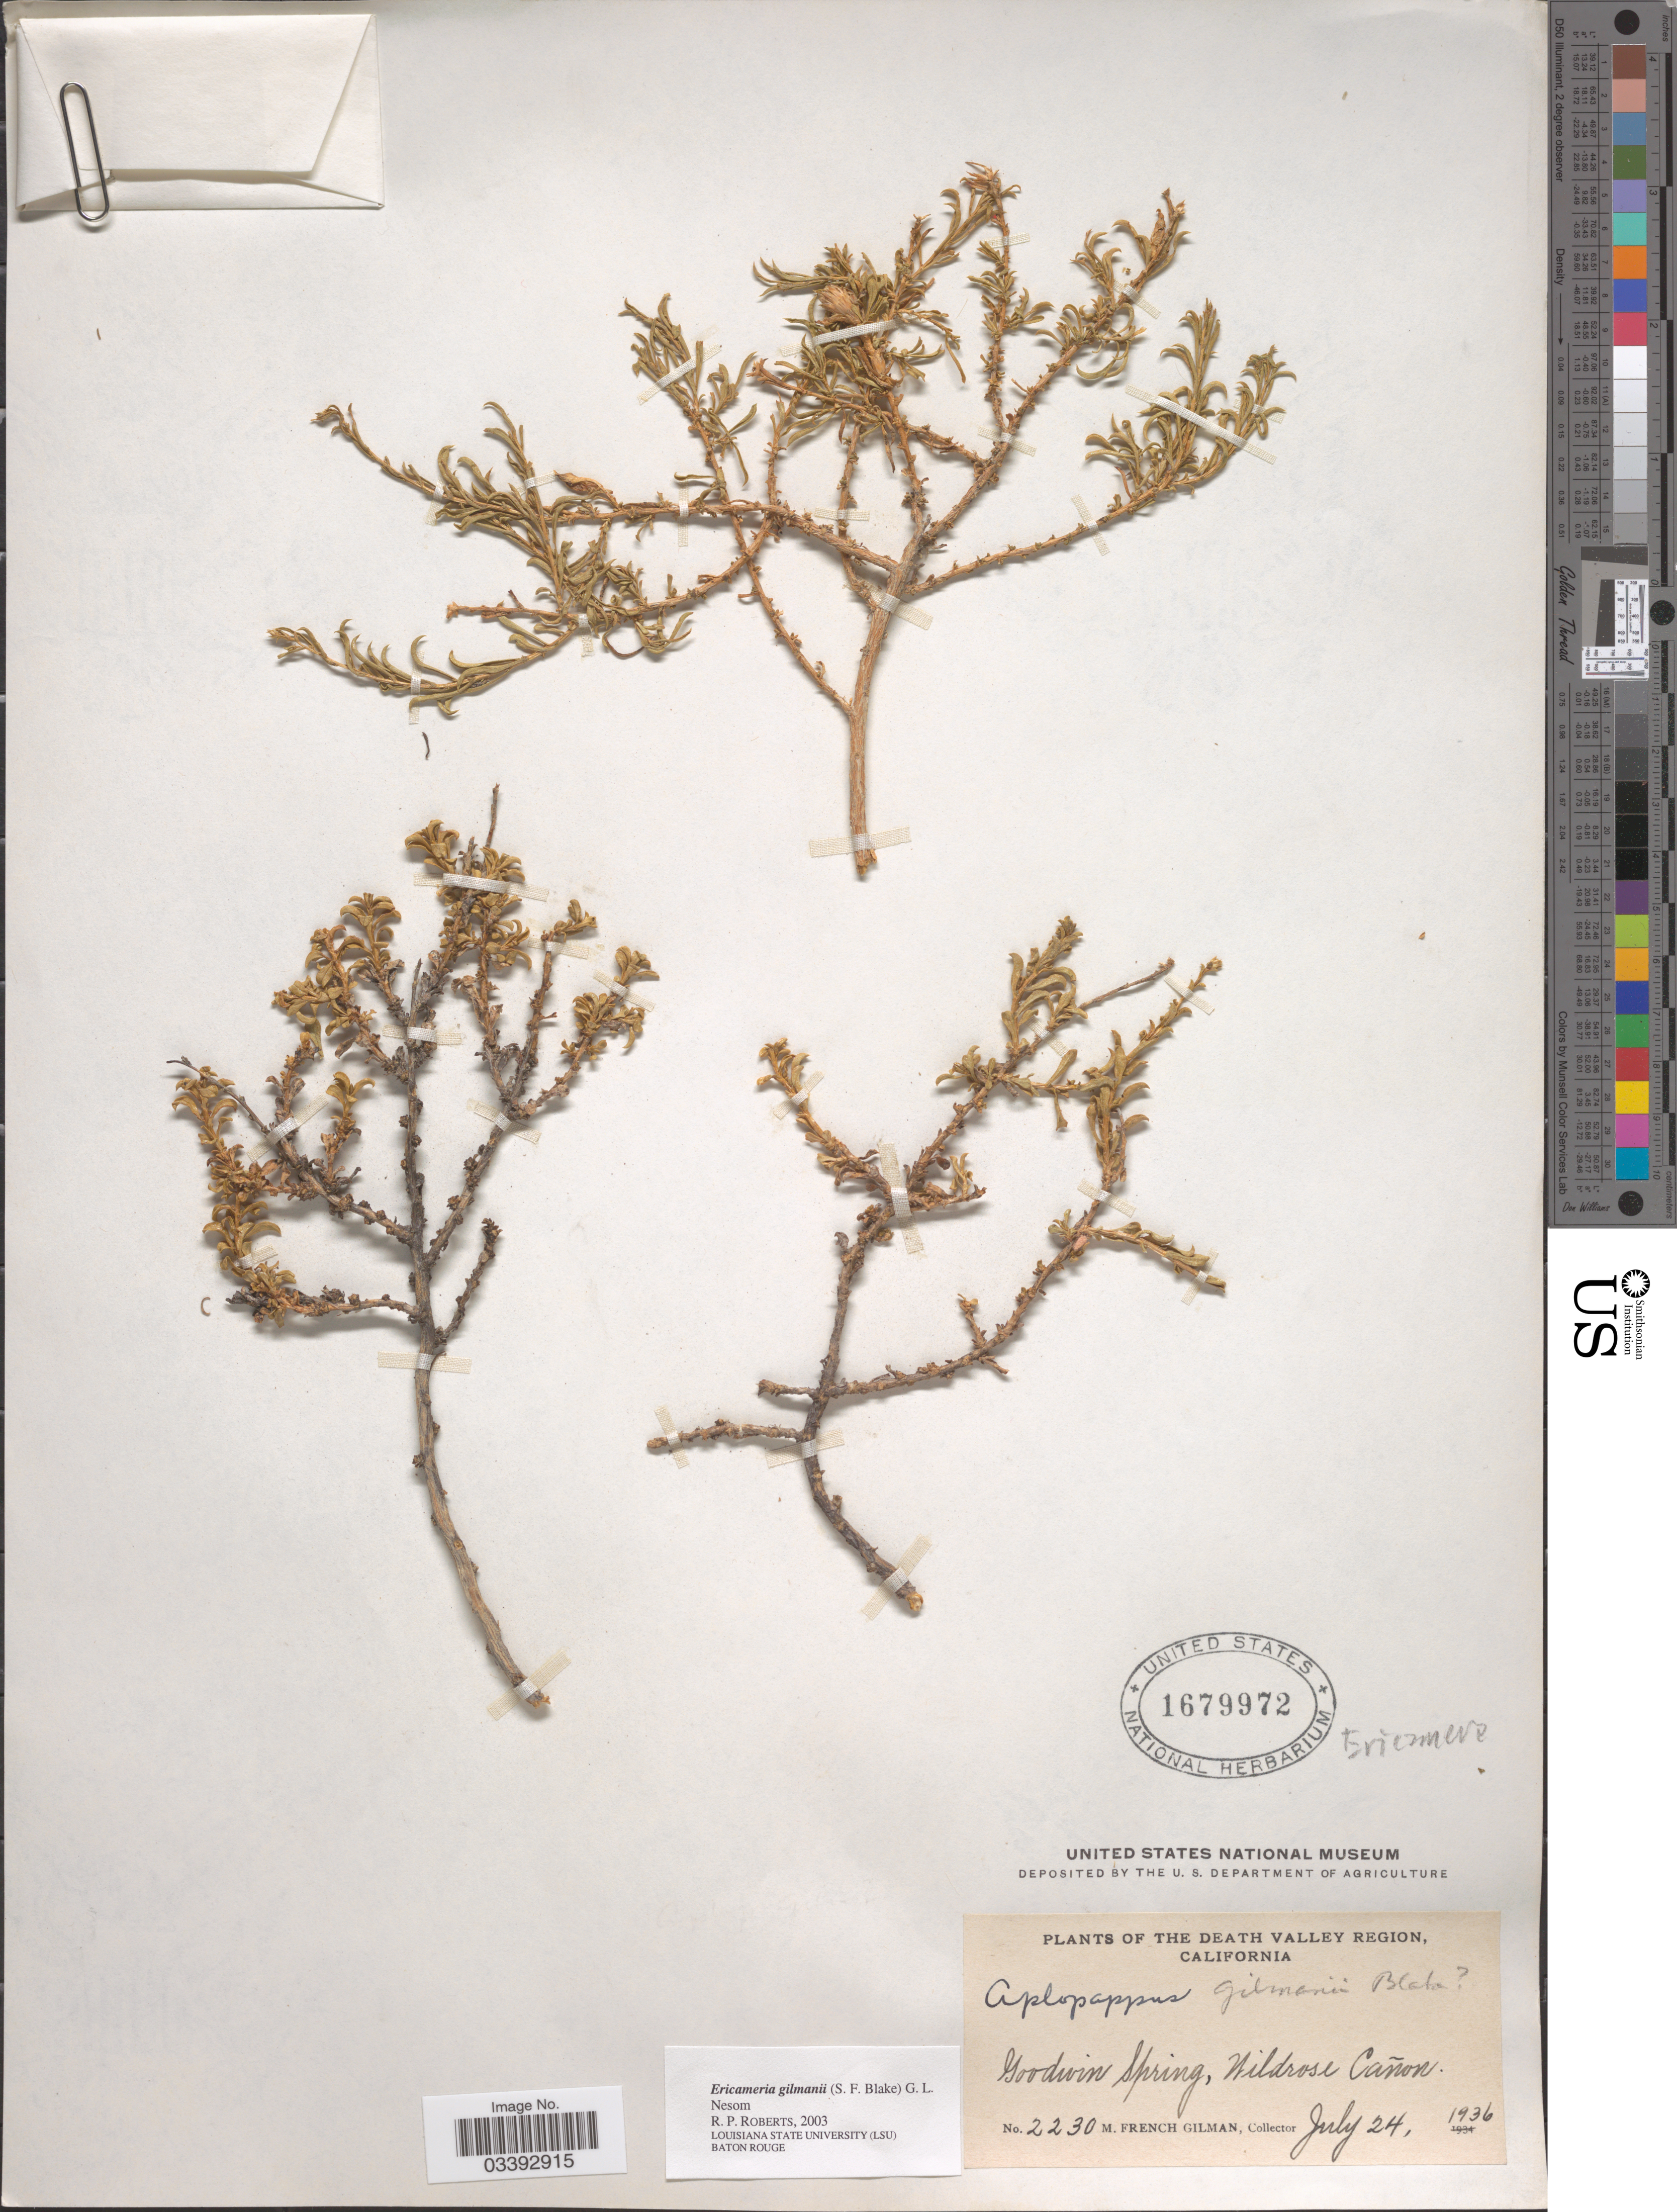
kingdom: Plantae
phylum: Tracheophyta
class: Magnoliopsida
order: Asterales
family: Asteraceae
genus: Ericameria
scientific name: Ericameria gilmanii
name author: (S.F. Blake) G.L. Nesom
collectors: M. F. Gilman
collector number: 2230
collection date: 1936-07-24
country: United States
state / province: California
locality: The Death Valley Region. Goodwin Spring, Wildrose Cañon.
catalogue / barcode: US 1679972